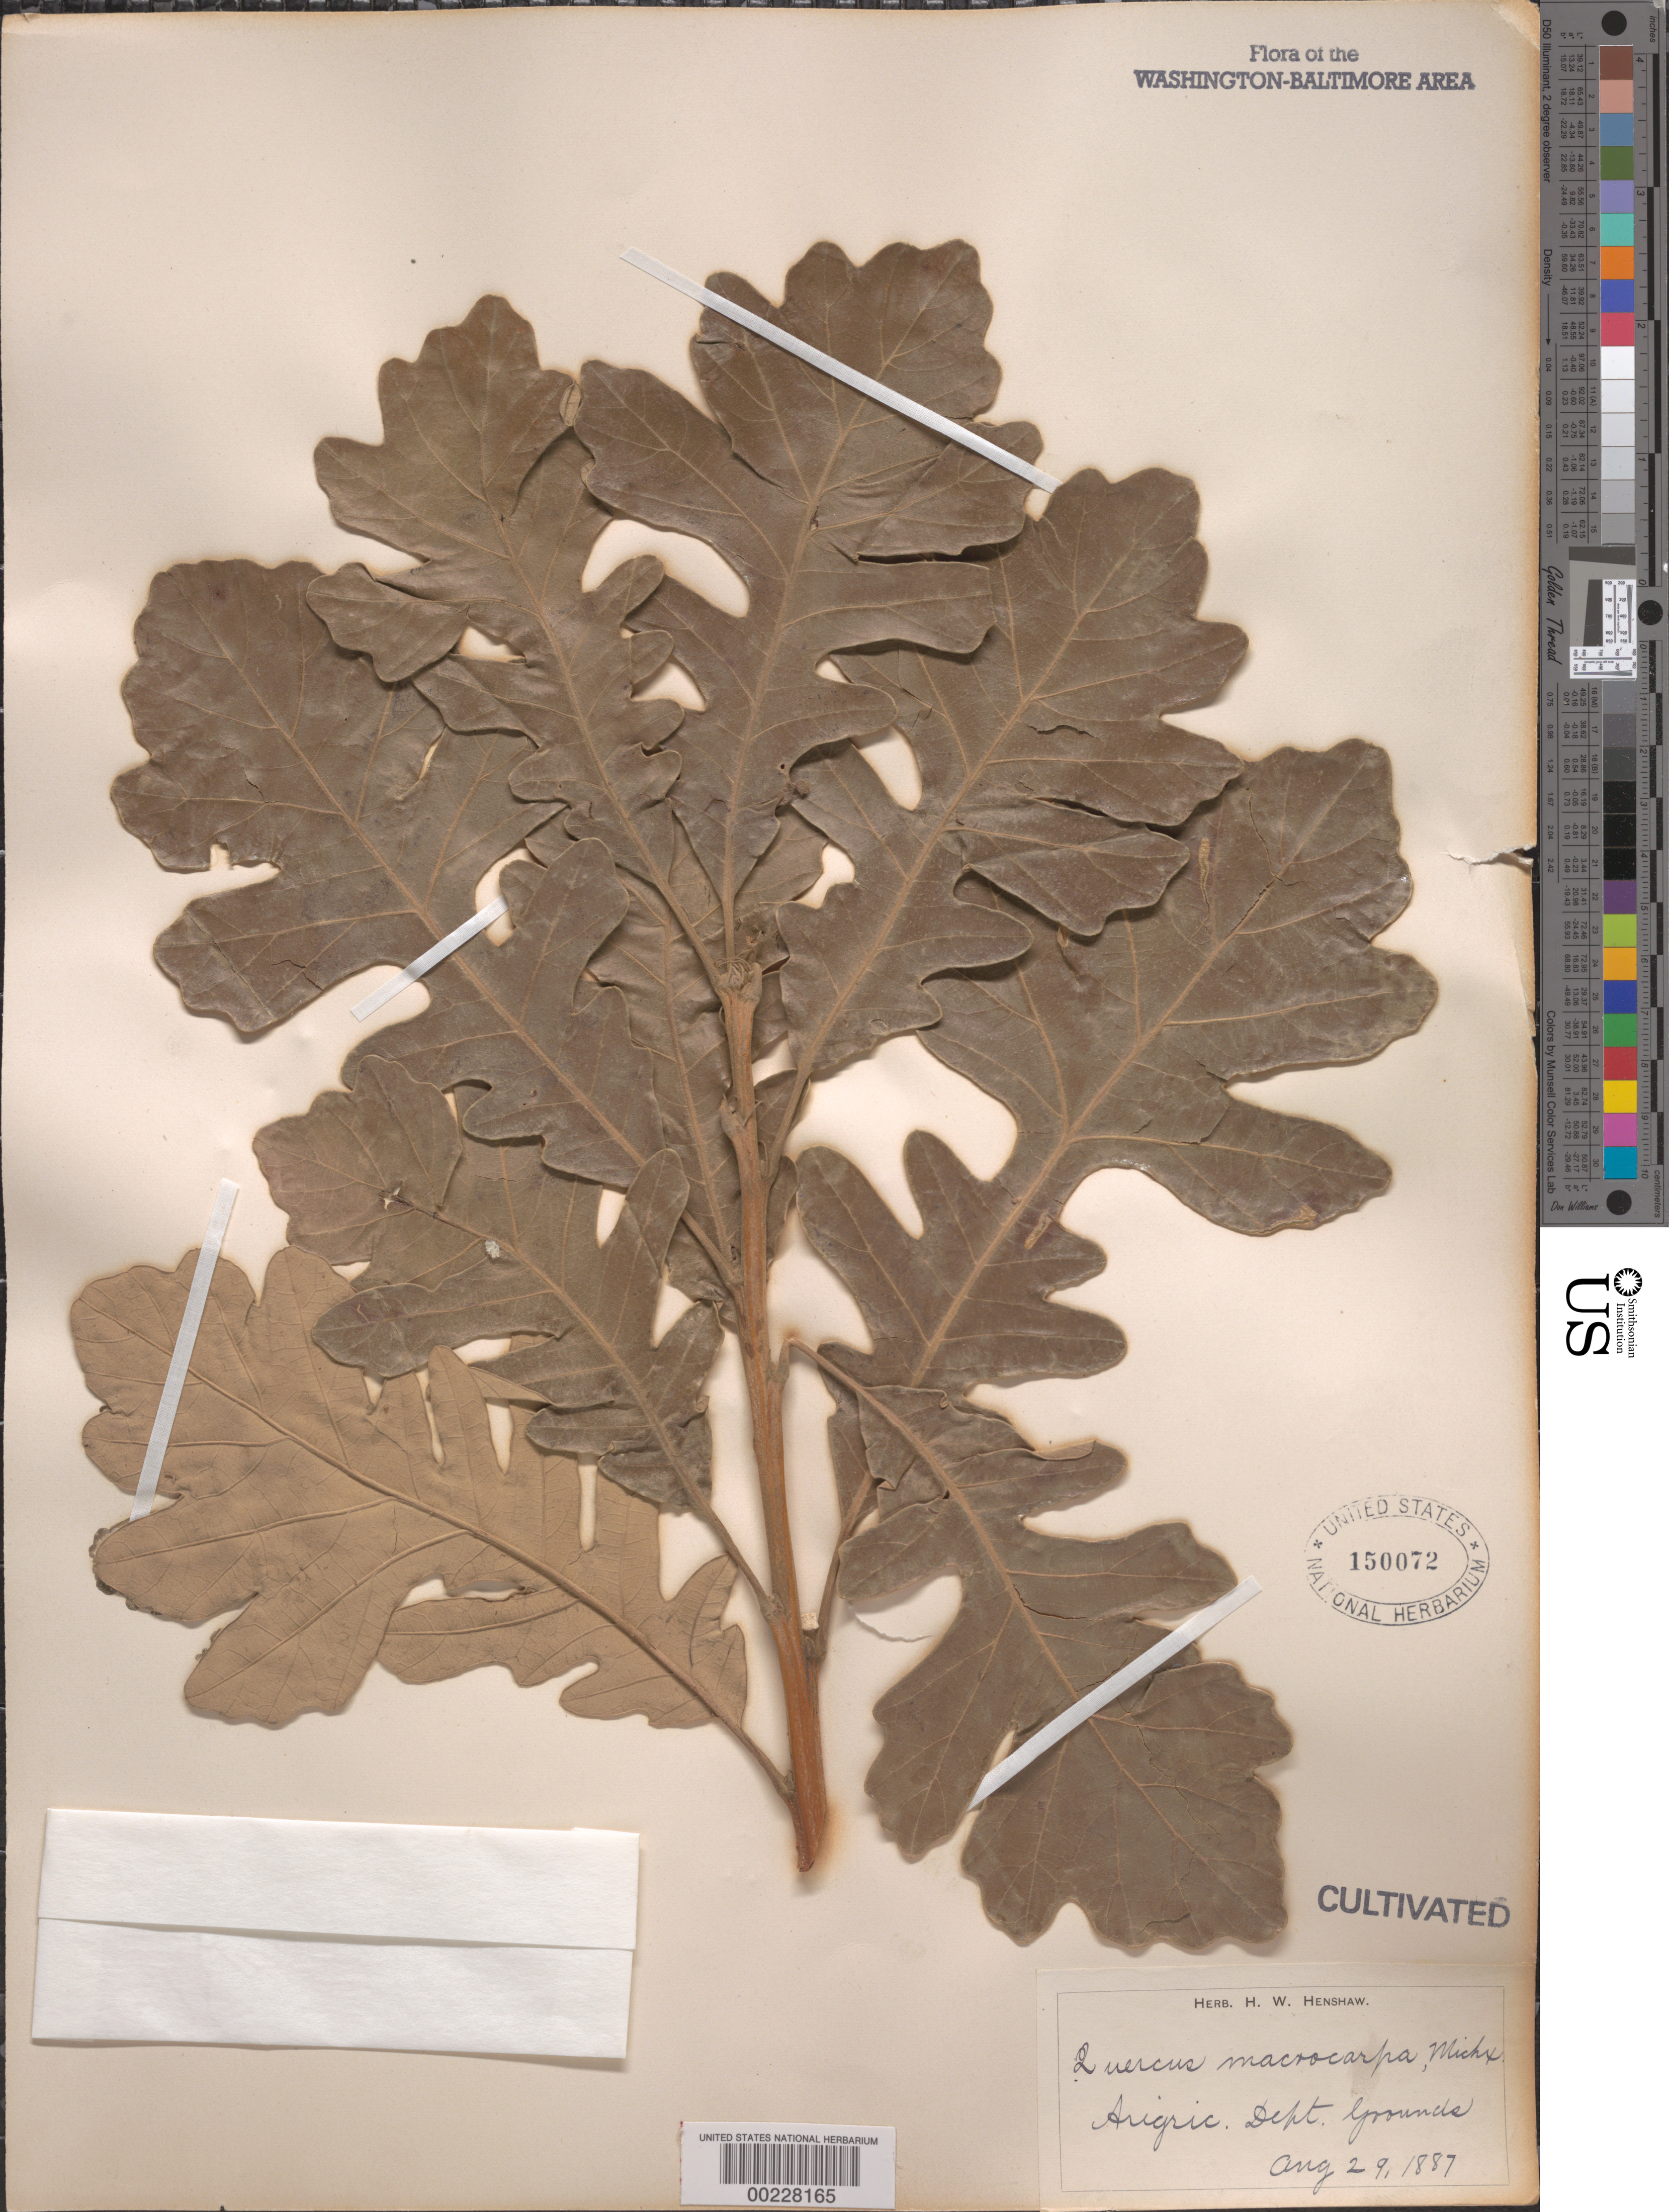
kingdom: Plantae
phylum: Tracheophyta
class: Magnoliopsida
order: Fagales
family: Fagaceae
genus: Quercus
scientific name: Quercus macrocarpa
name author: Michx.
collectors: H. Henshaw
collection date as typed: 29 Aug 1887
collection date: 1887-08-29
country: United States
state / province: District of Columbia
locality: Agricultural grounds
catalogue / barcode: US 150072